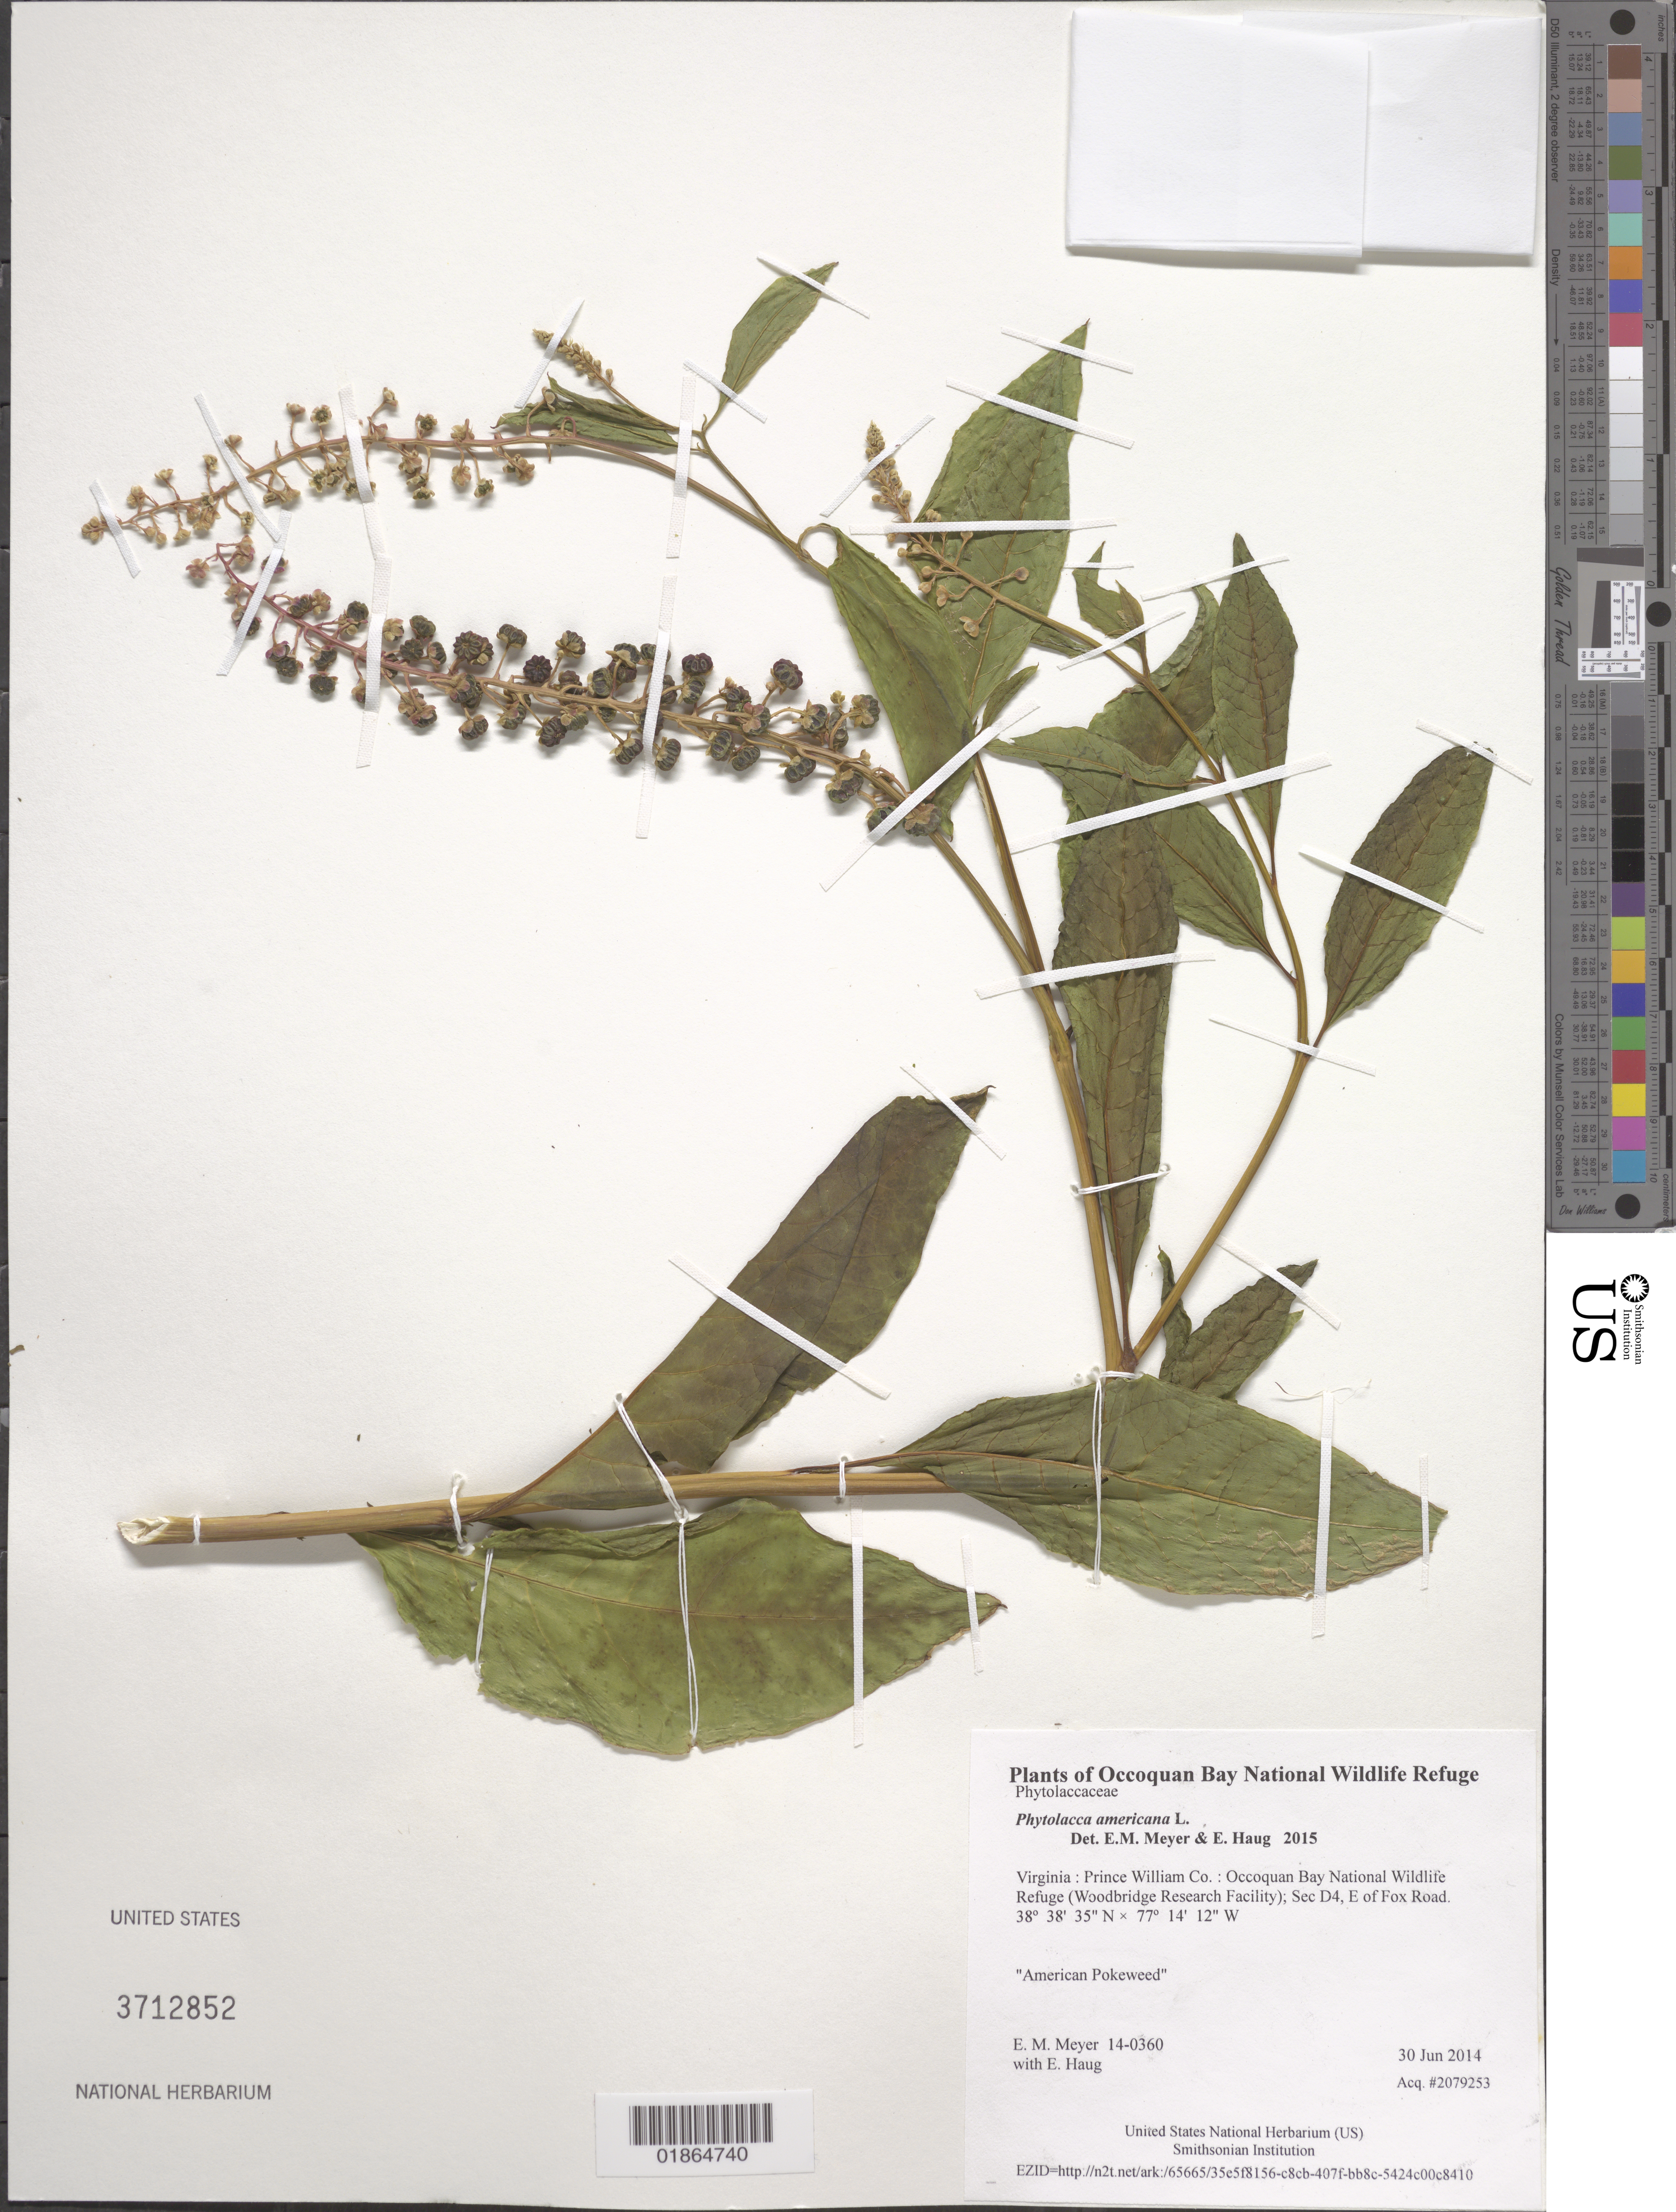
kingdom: Plantae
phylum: Tracheophyta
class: Magnoliopsida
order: Caryophyllales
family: Phytolaccaceae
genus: Phytolacca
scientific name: Phytolacca americana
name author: L.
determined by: Meyer, E. M.; Haug, E.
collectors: E. M. Meyer & E. Haug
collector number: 14-0360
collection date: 2014-06-30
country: United States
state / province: Virginia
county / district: Prince William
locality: Occoquan Bay National Wildlife Refuge (Woodbridge Research Facility); Sec D4, E of Fox Road.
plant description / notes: American Pokeweed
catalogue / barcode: US 3712852